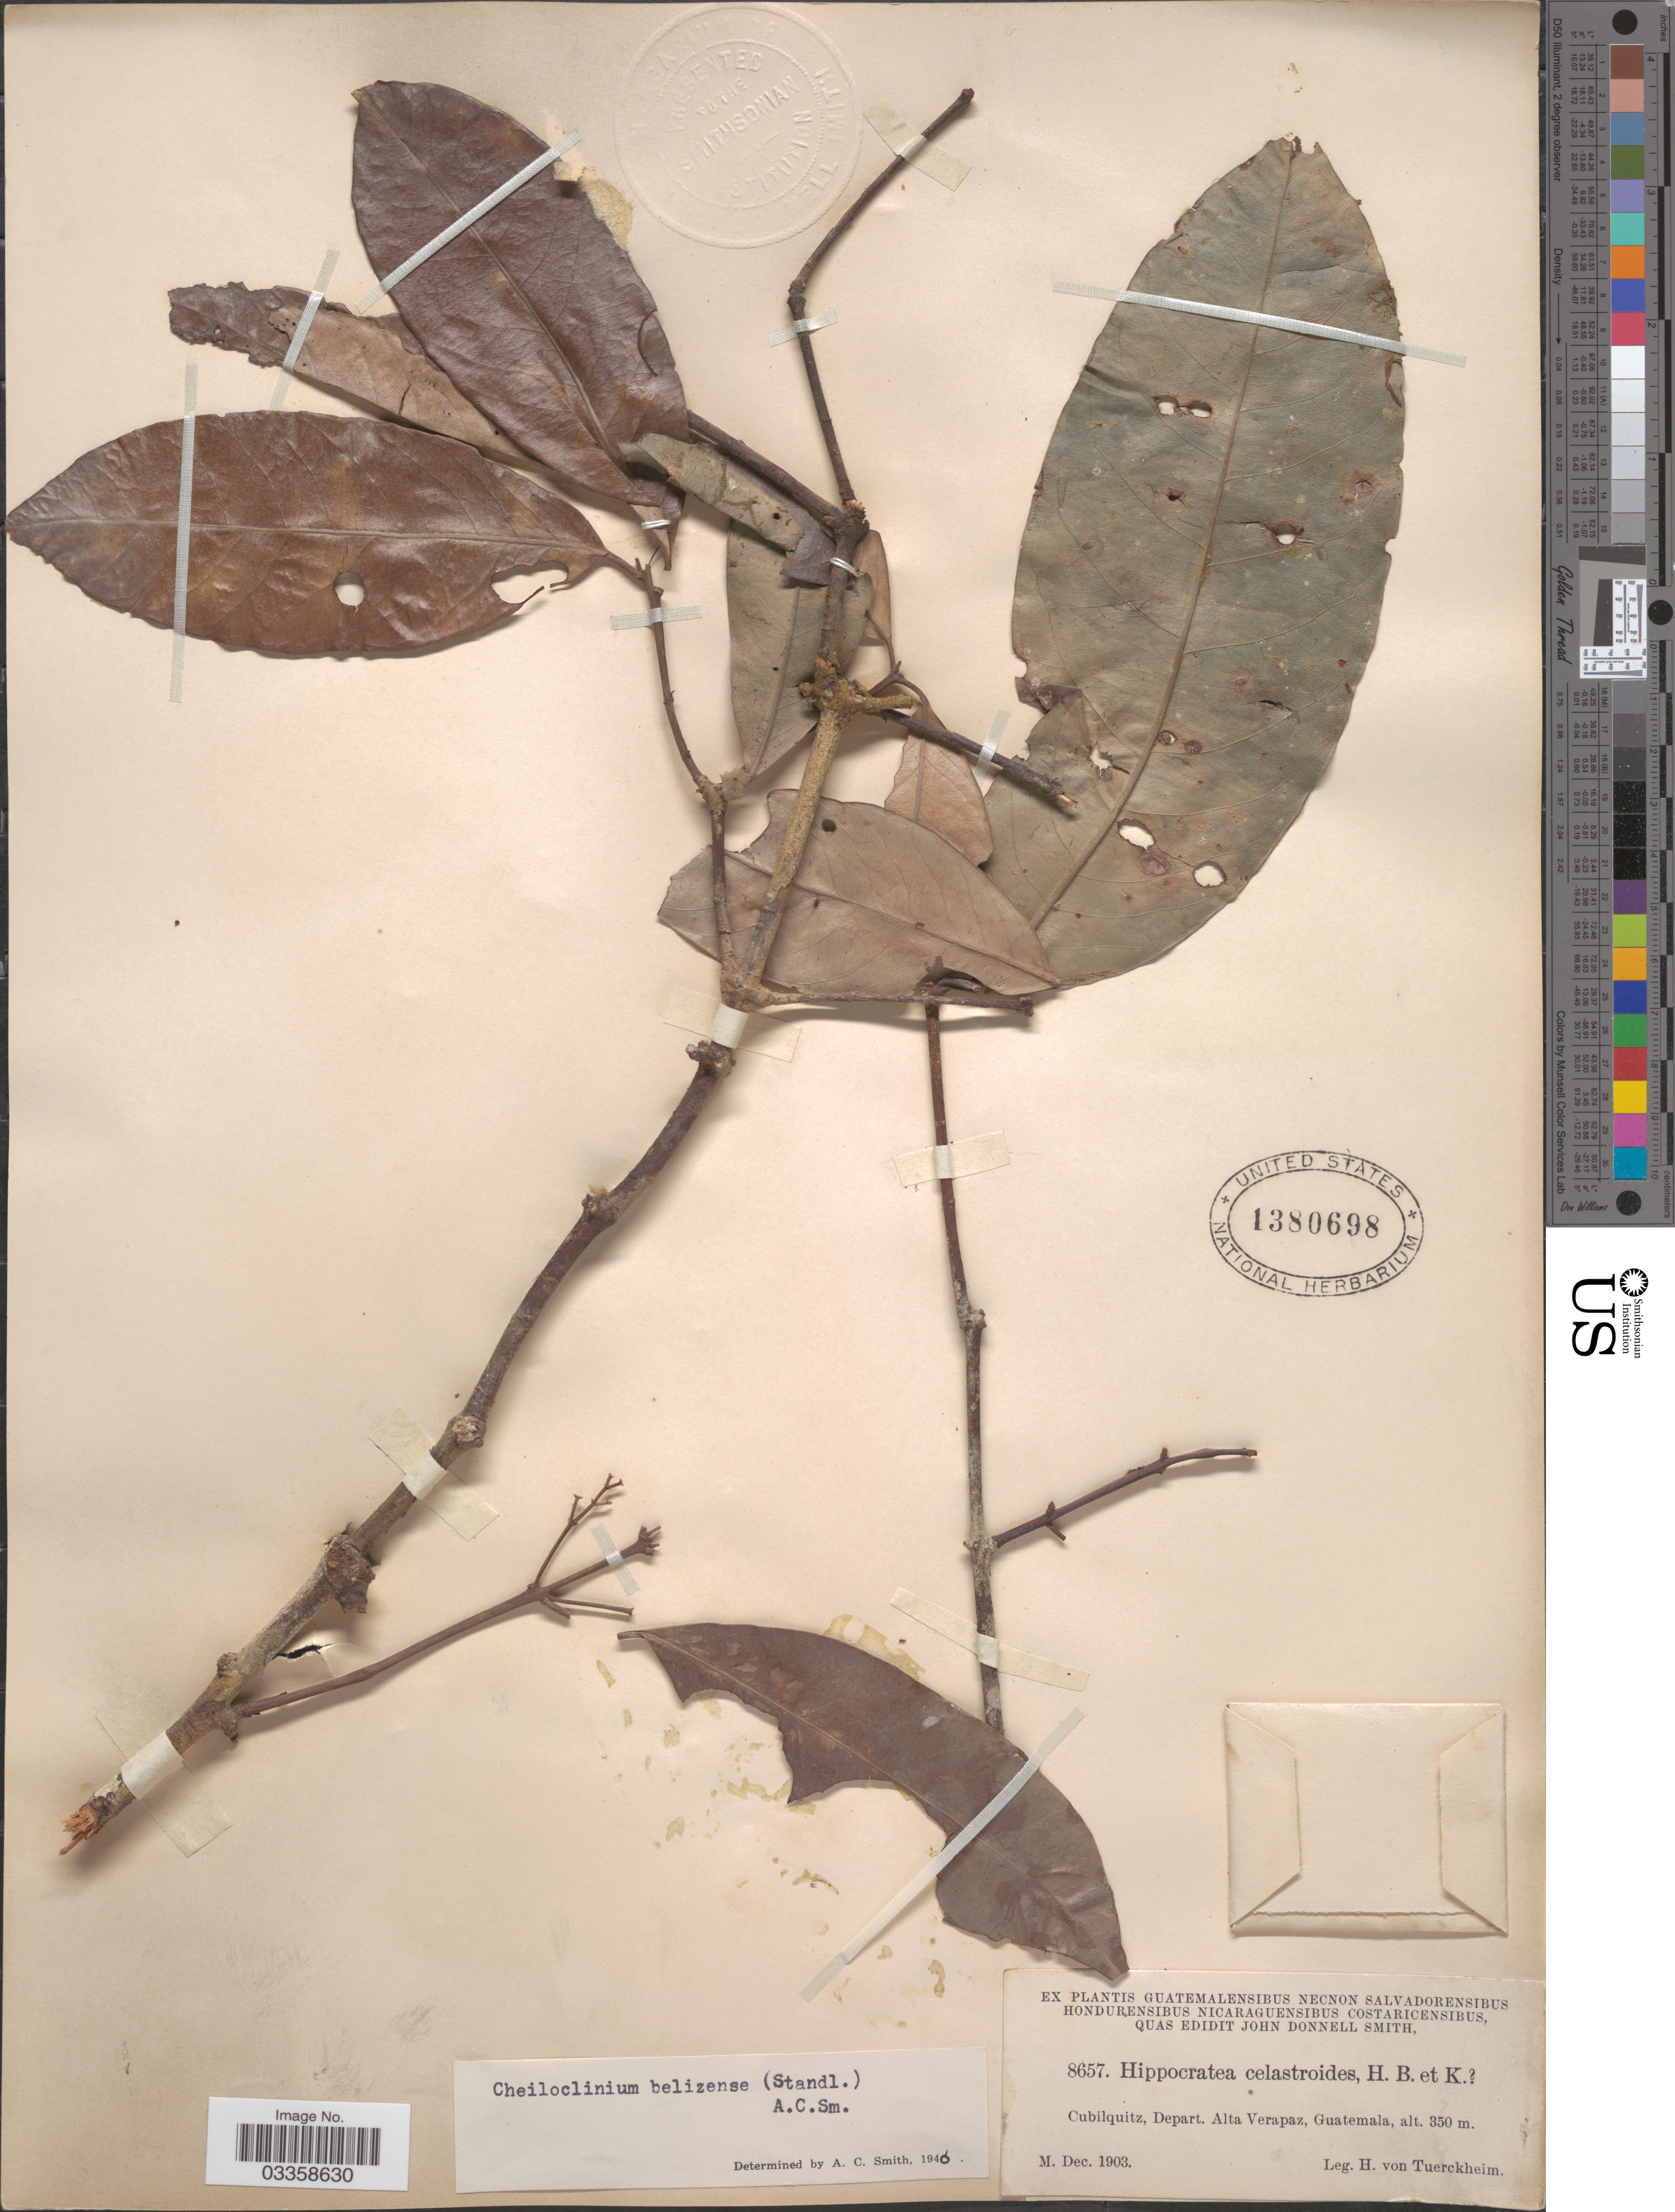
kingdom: Plantae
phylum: Tracheophyta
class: Magnoliopsida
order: Celastrales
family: Celastraceae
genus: Cheiloclinium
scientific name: Cheiloclinium belizense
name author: (Standl.) A.C. Sm.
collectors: H. von Türckheim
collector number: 8657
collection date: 1903-12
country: Guatemala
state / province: Alta Verapaz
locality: Cubilquitz, Depart. Alta Verapaz.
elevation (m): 350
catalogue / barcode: US 1380698